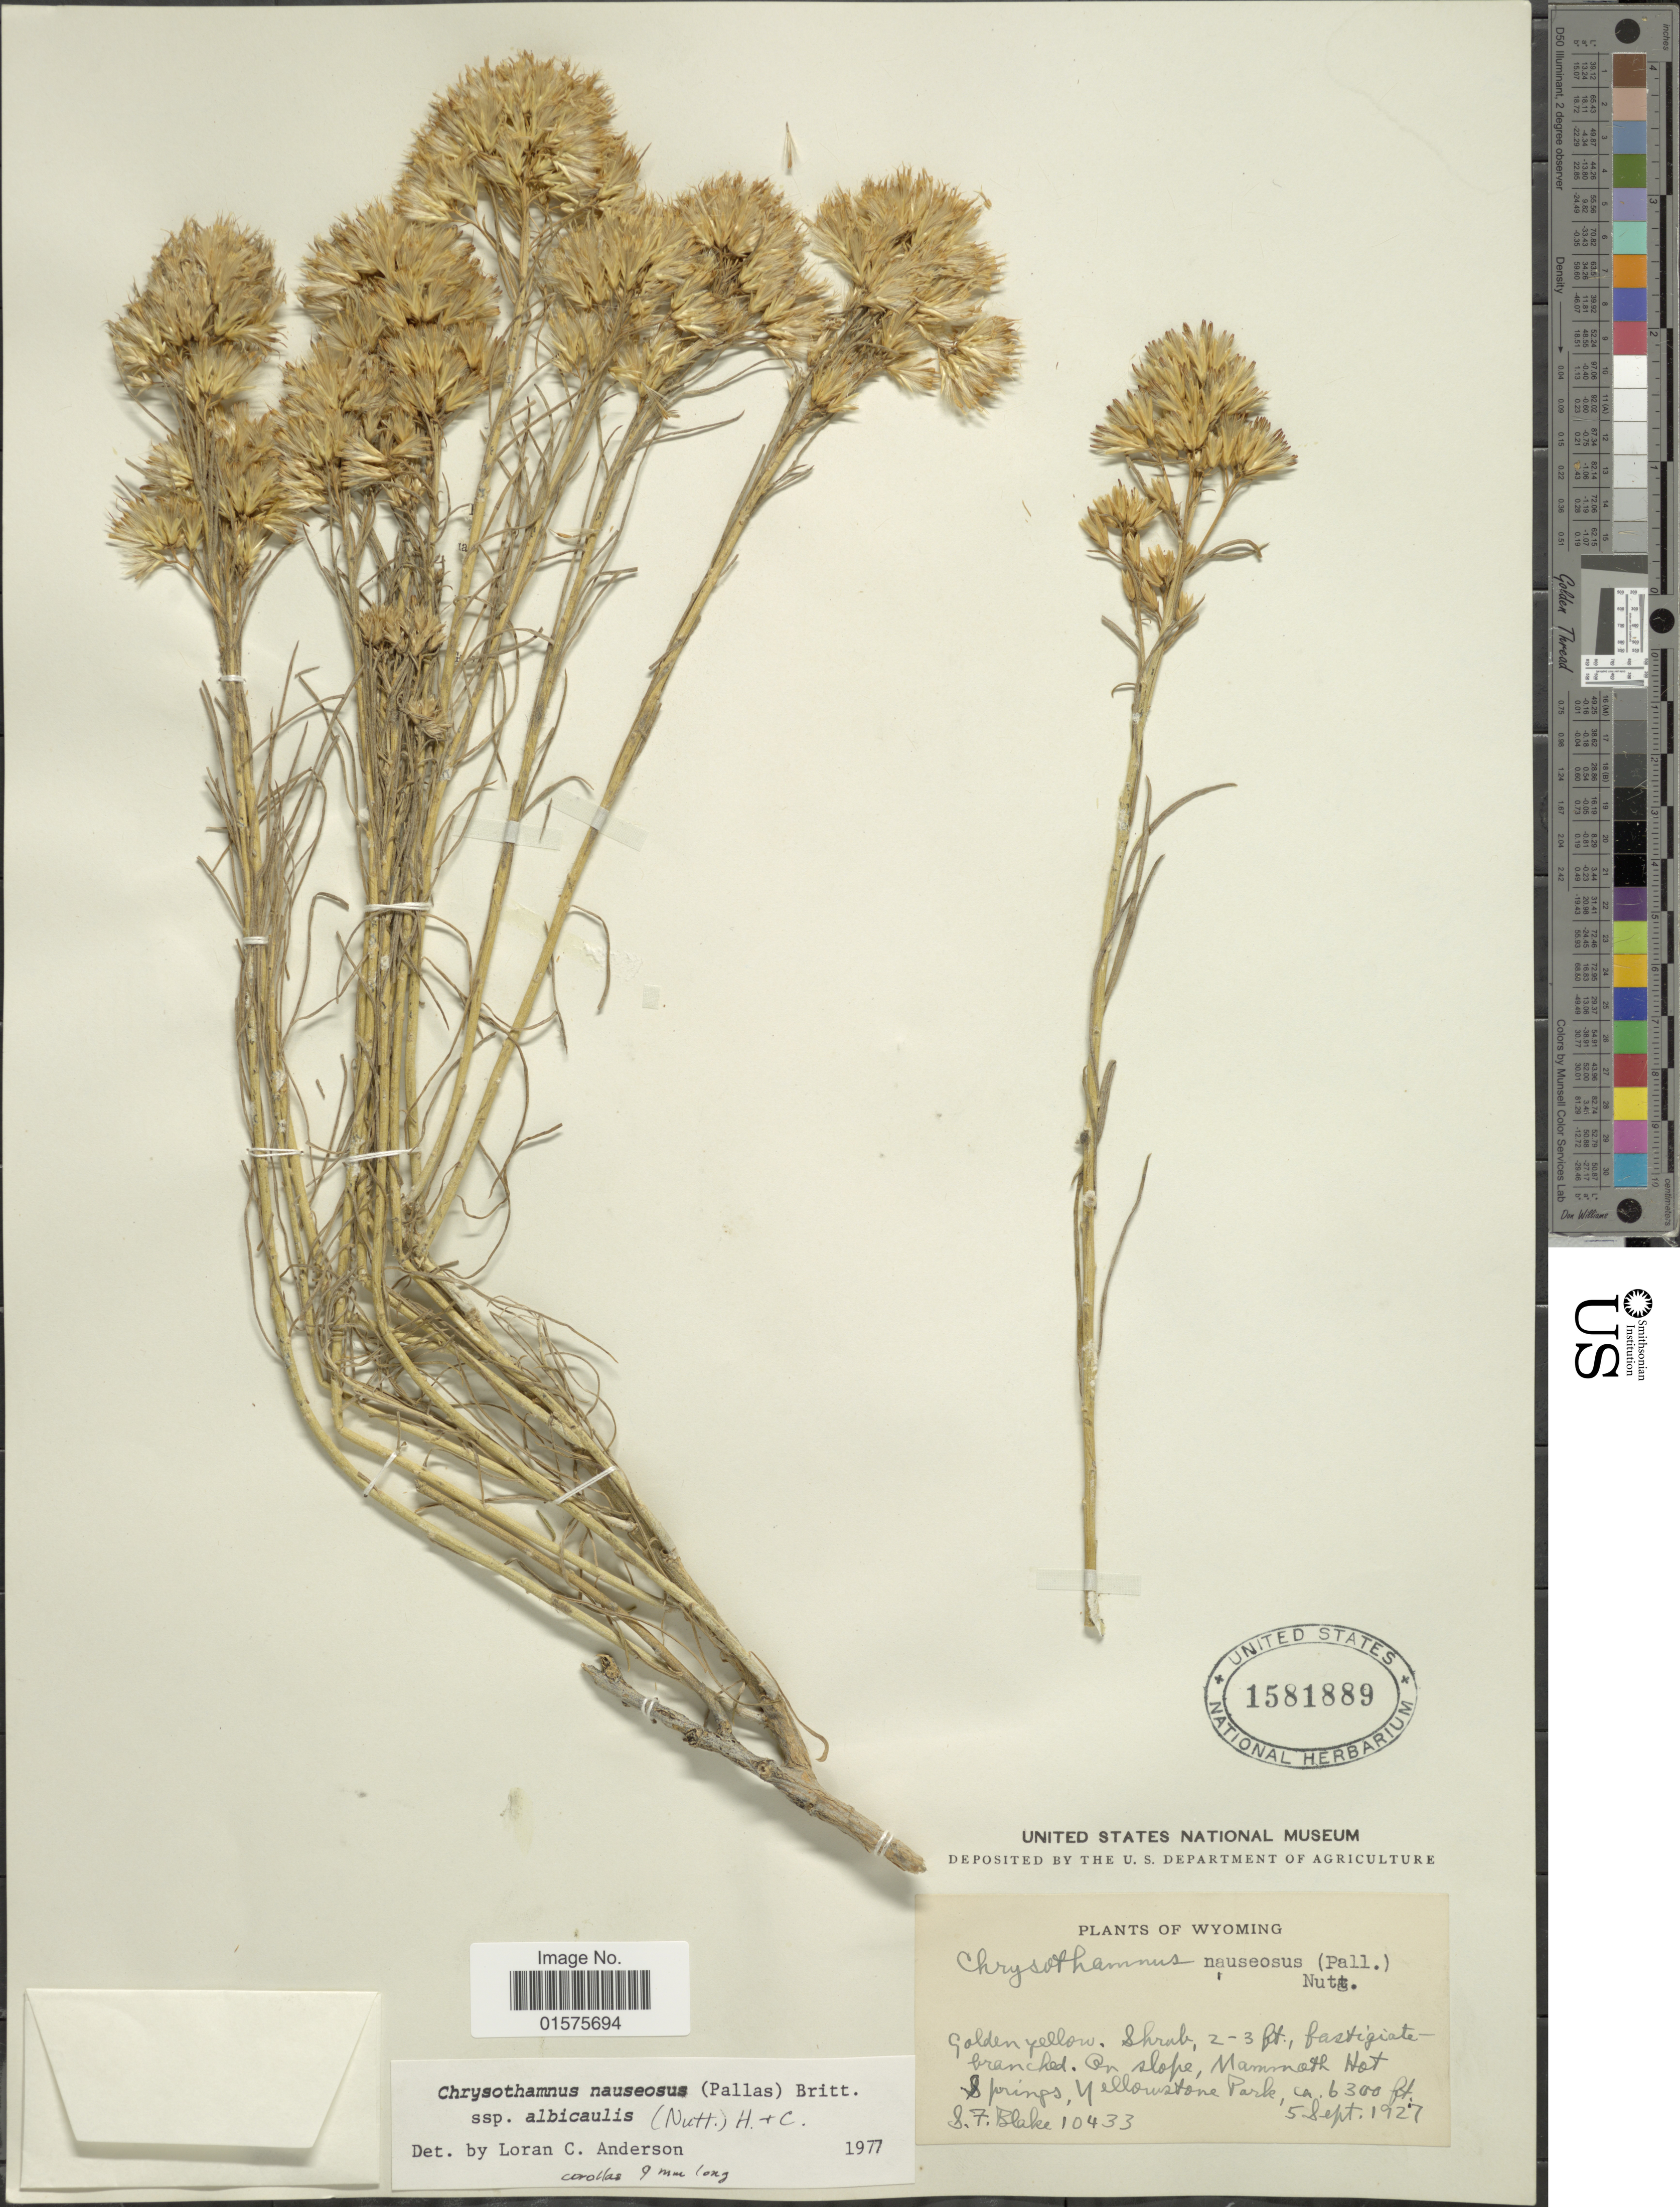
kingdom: Plantae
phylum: Tracheophyta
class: Magnoliopsida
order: Asterales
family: Asteraceae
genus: Ericameria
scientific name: Ericameria nauseosa var. speciosa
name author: (Nutt.) G.L. Nesom & G.I. Baird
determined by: Urbatsch, Lowell E., Curator (LSU), Louisiana State University (UNITED STATES)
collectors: S. Blake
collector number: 10433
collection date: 1927-09-05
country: United States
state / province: Wyoming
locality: Mammoth Hot Springs, Yellowstone Park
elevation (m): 1920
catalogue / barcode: US 1581889